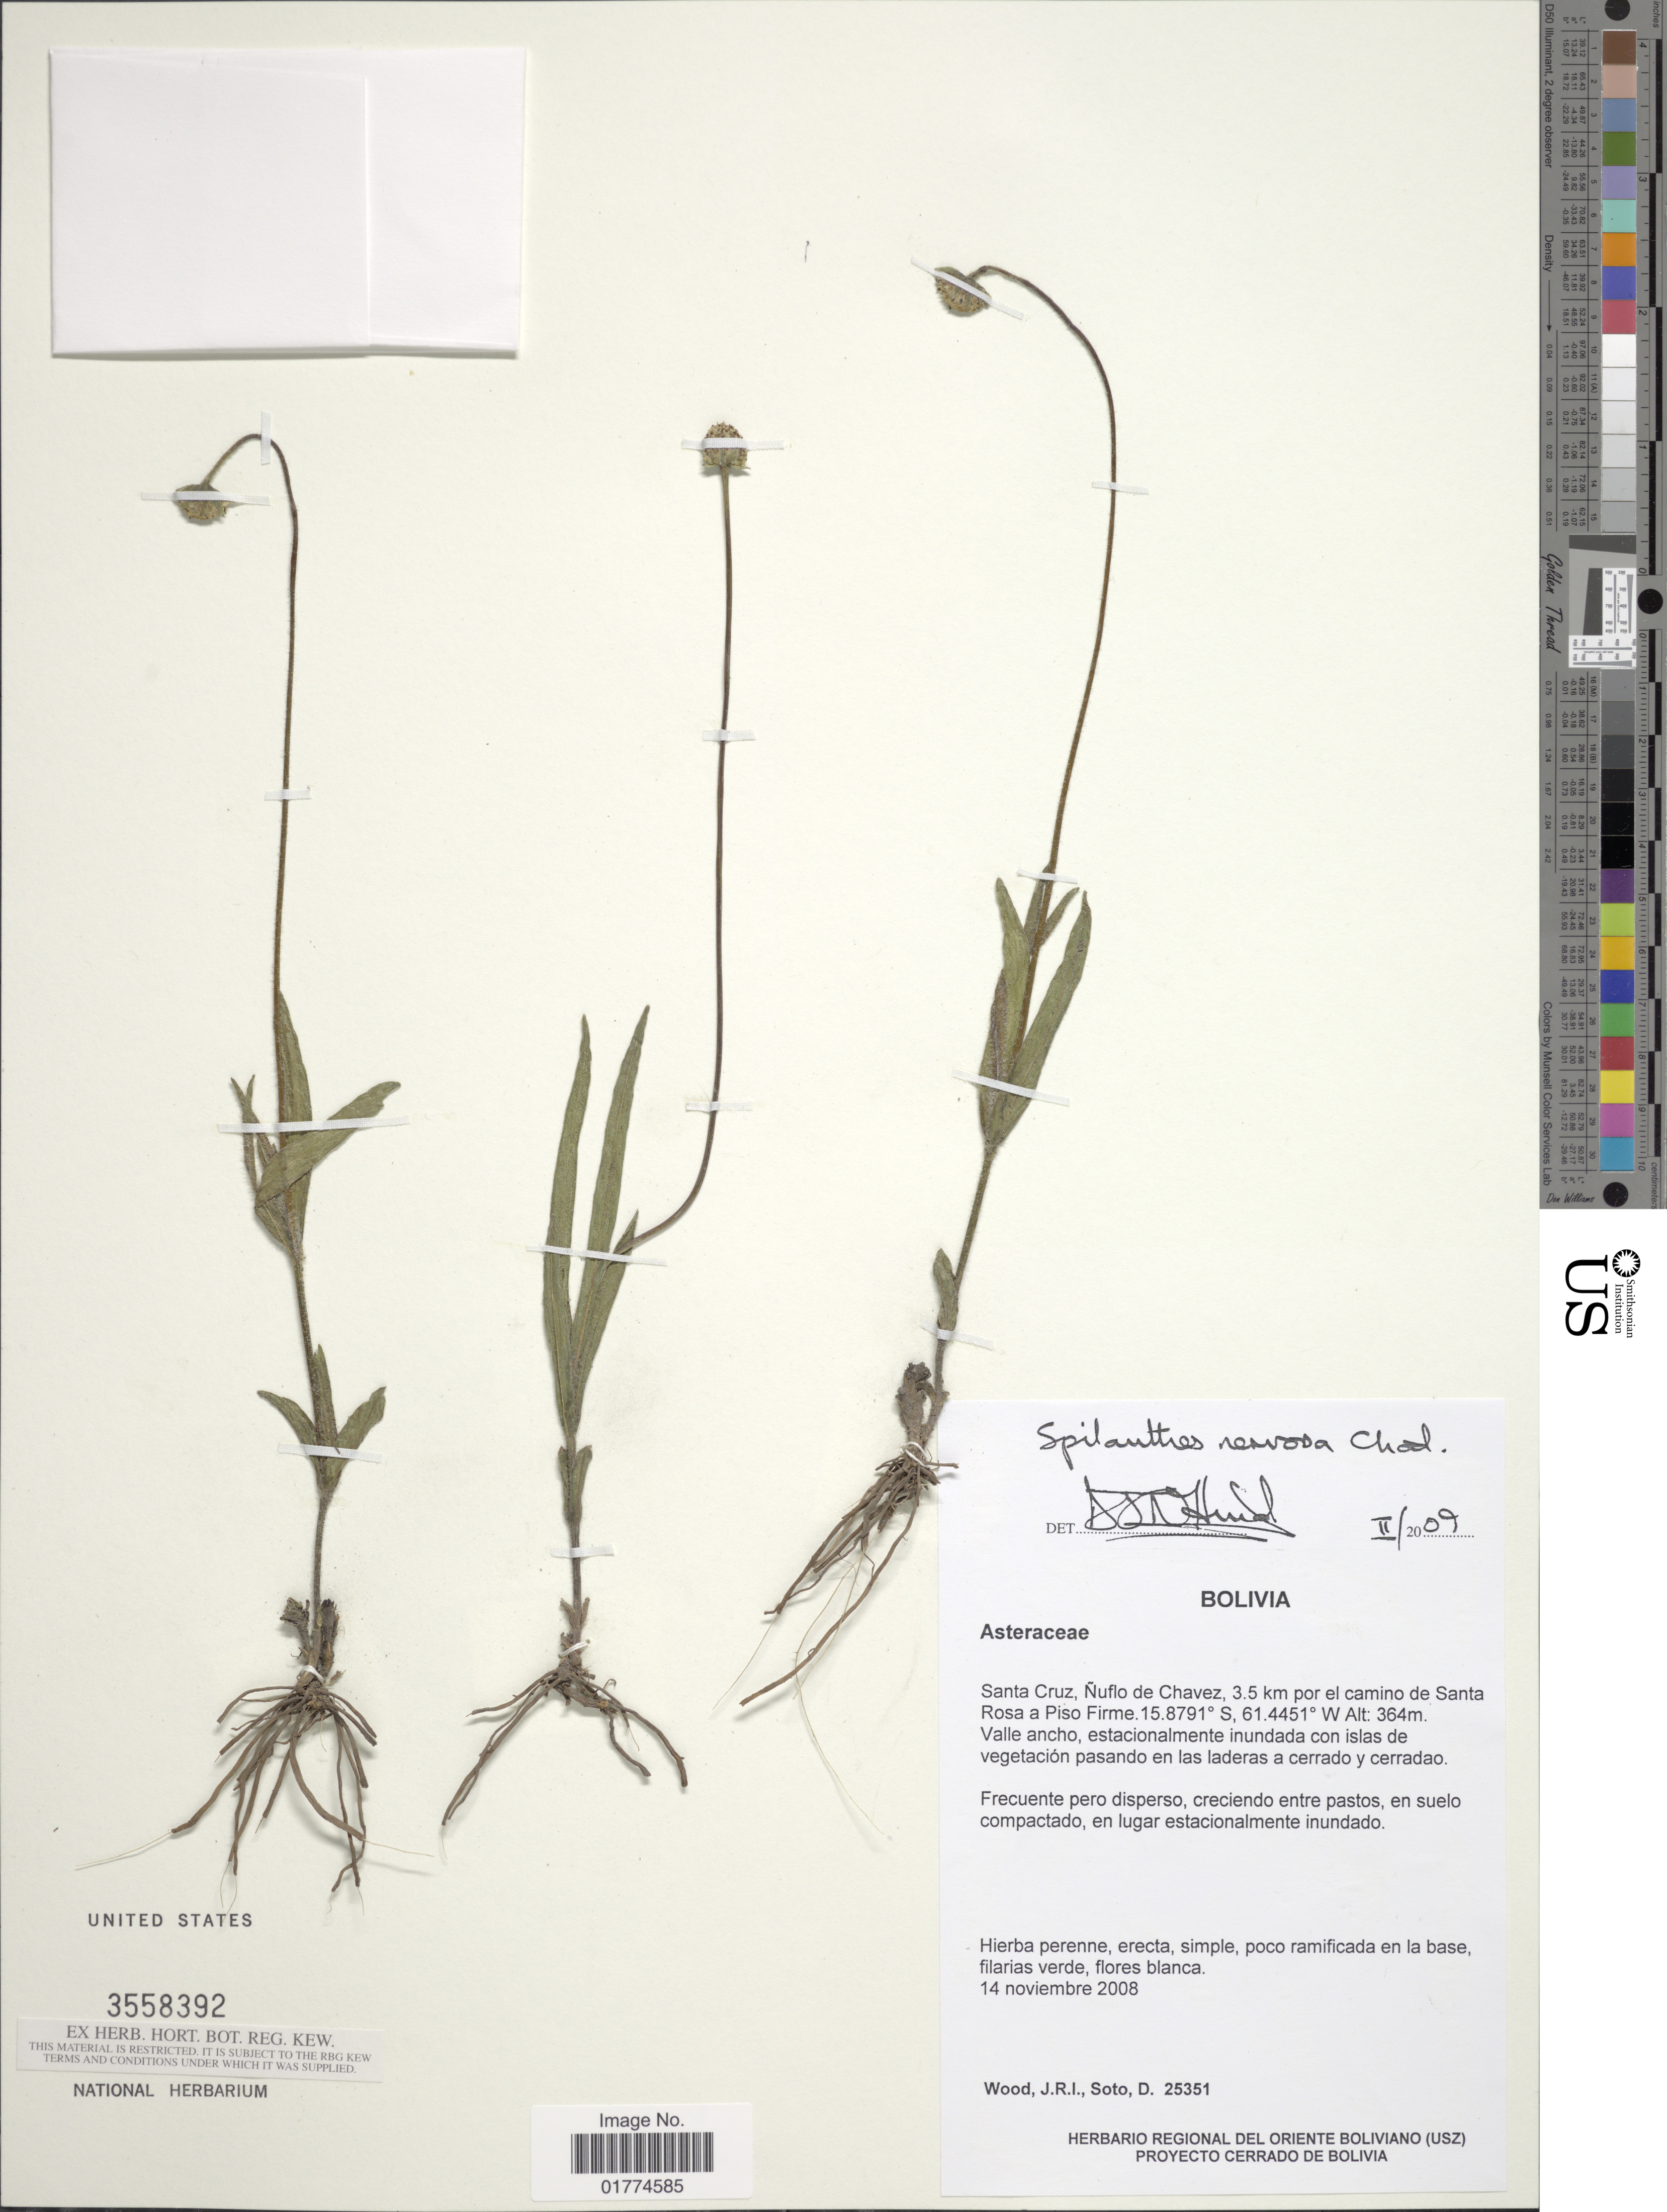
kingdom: Plantae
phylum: Tracheophyta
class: Magnoliopsida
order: Asterales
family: Asteraceae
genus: Spilanthes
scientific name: Spilanthes nervosa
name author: Chodat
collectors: J. R. I. Wood & D. Soto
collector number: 25351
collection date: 2008-11-14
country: Bolivia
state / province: Santa Cruz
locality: Nuflo de Chavez, 3.5 km por el camino de Santa Rosa a Piso Firme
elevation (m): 364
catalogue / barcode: US 3558392